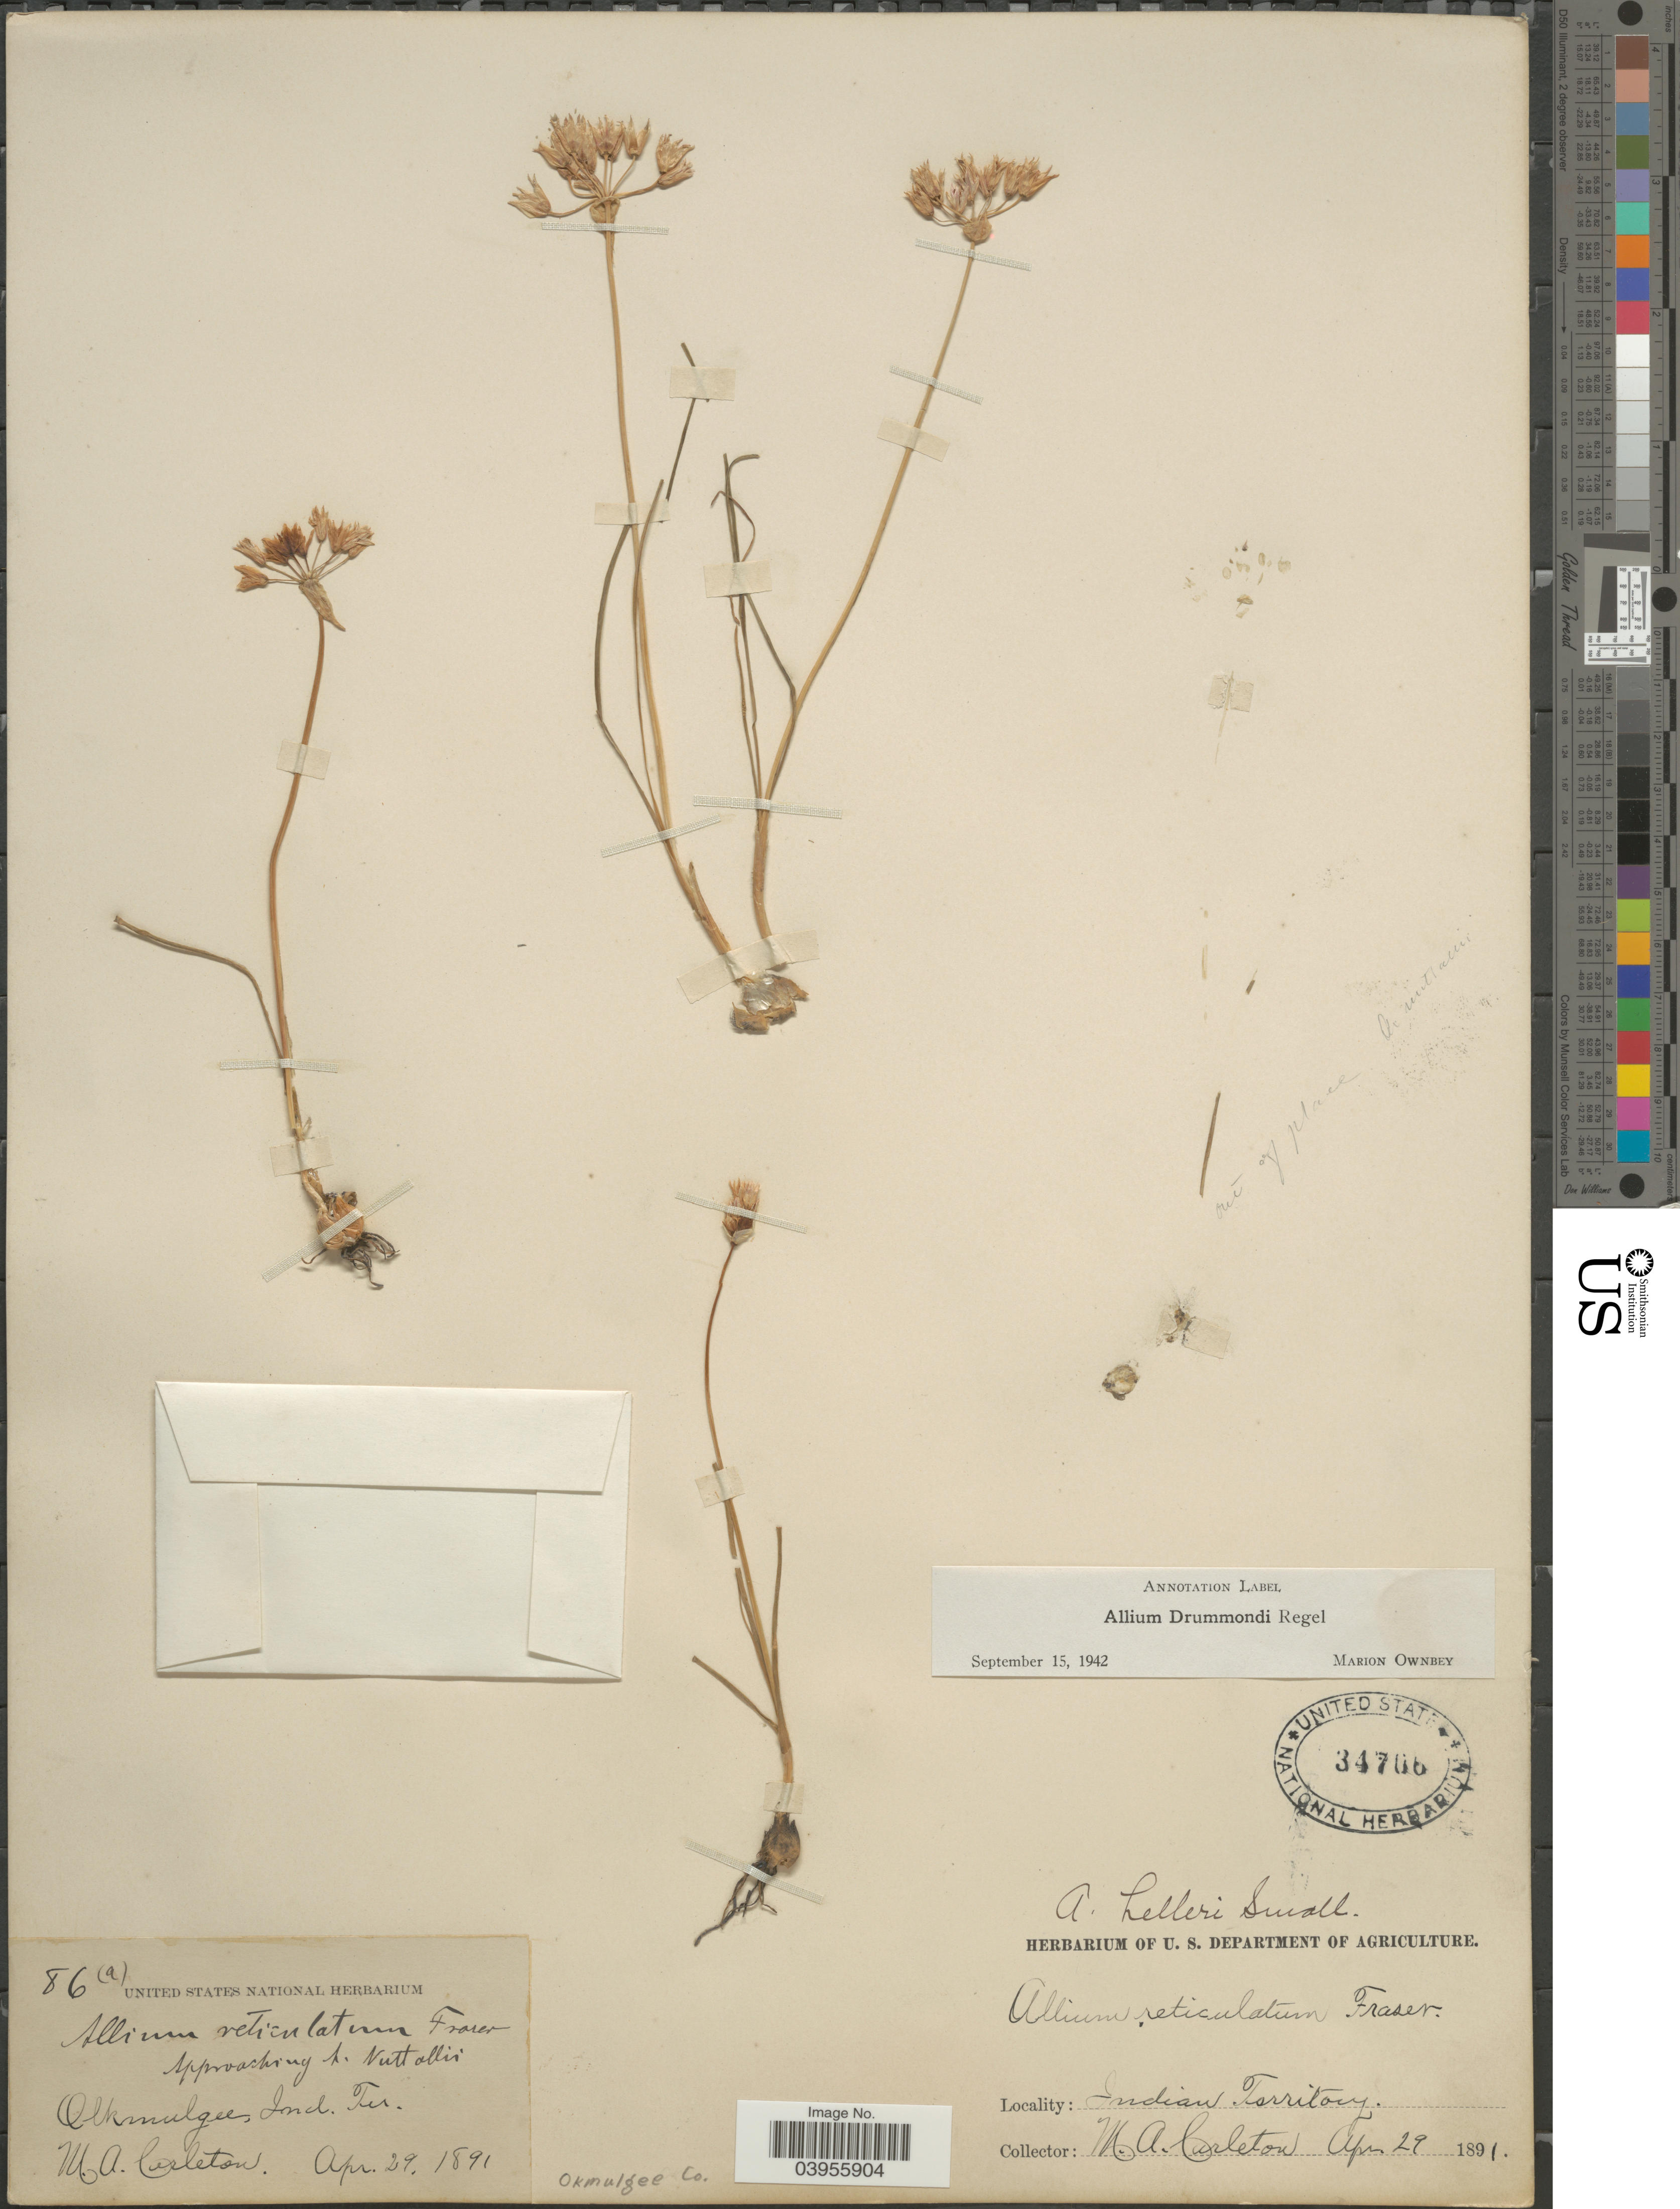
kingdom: Plantae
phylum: Tracheophyta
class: Liliopsida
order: Asparagales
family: Amaryllidaceae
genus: Allium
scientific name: Allium drummondii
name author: Regel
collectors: M. A. Carleton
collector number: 86(a)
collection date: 1891-04-29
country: United States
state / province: Oklahoma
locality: Olkmulgee, Indian. Territory. Okmulgee Co.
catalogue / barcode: US 34706